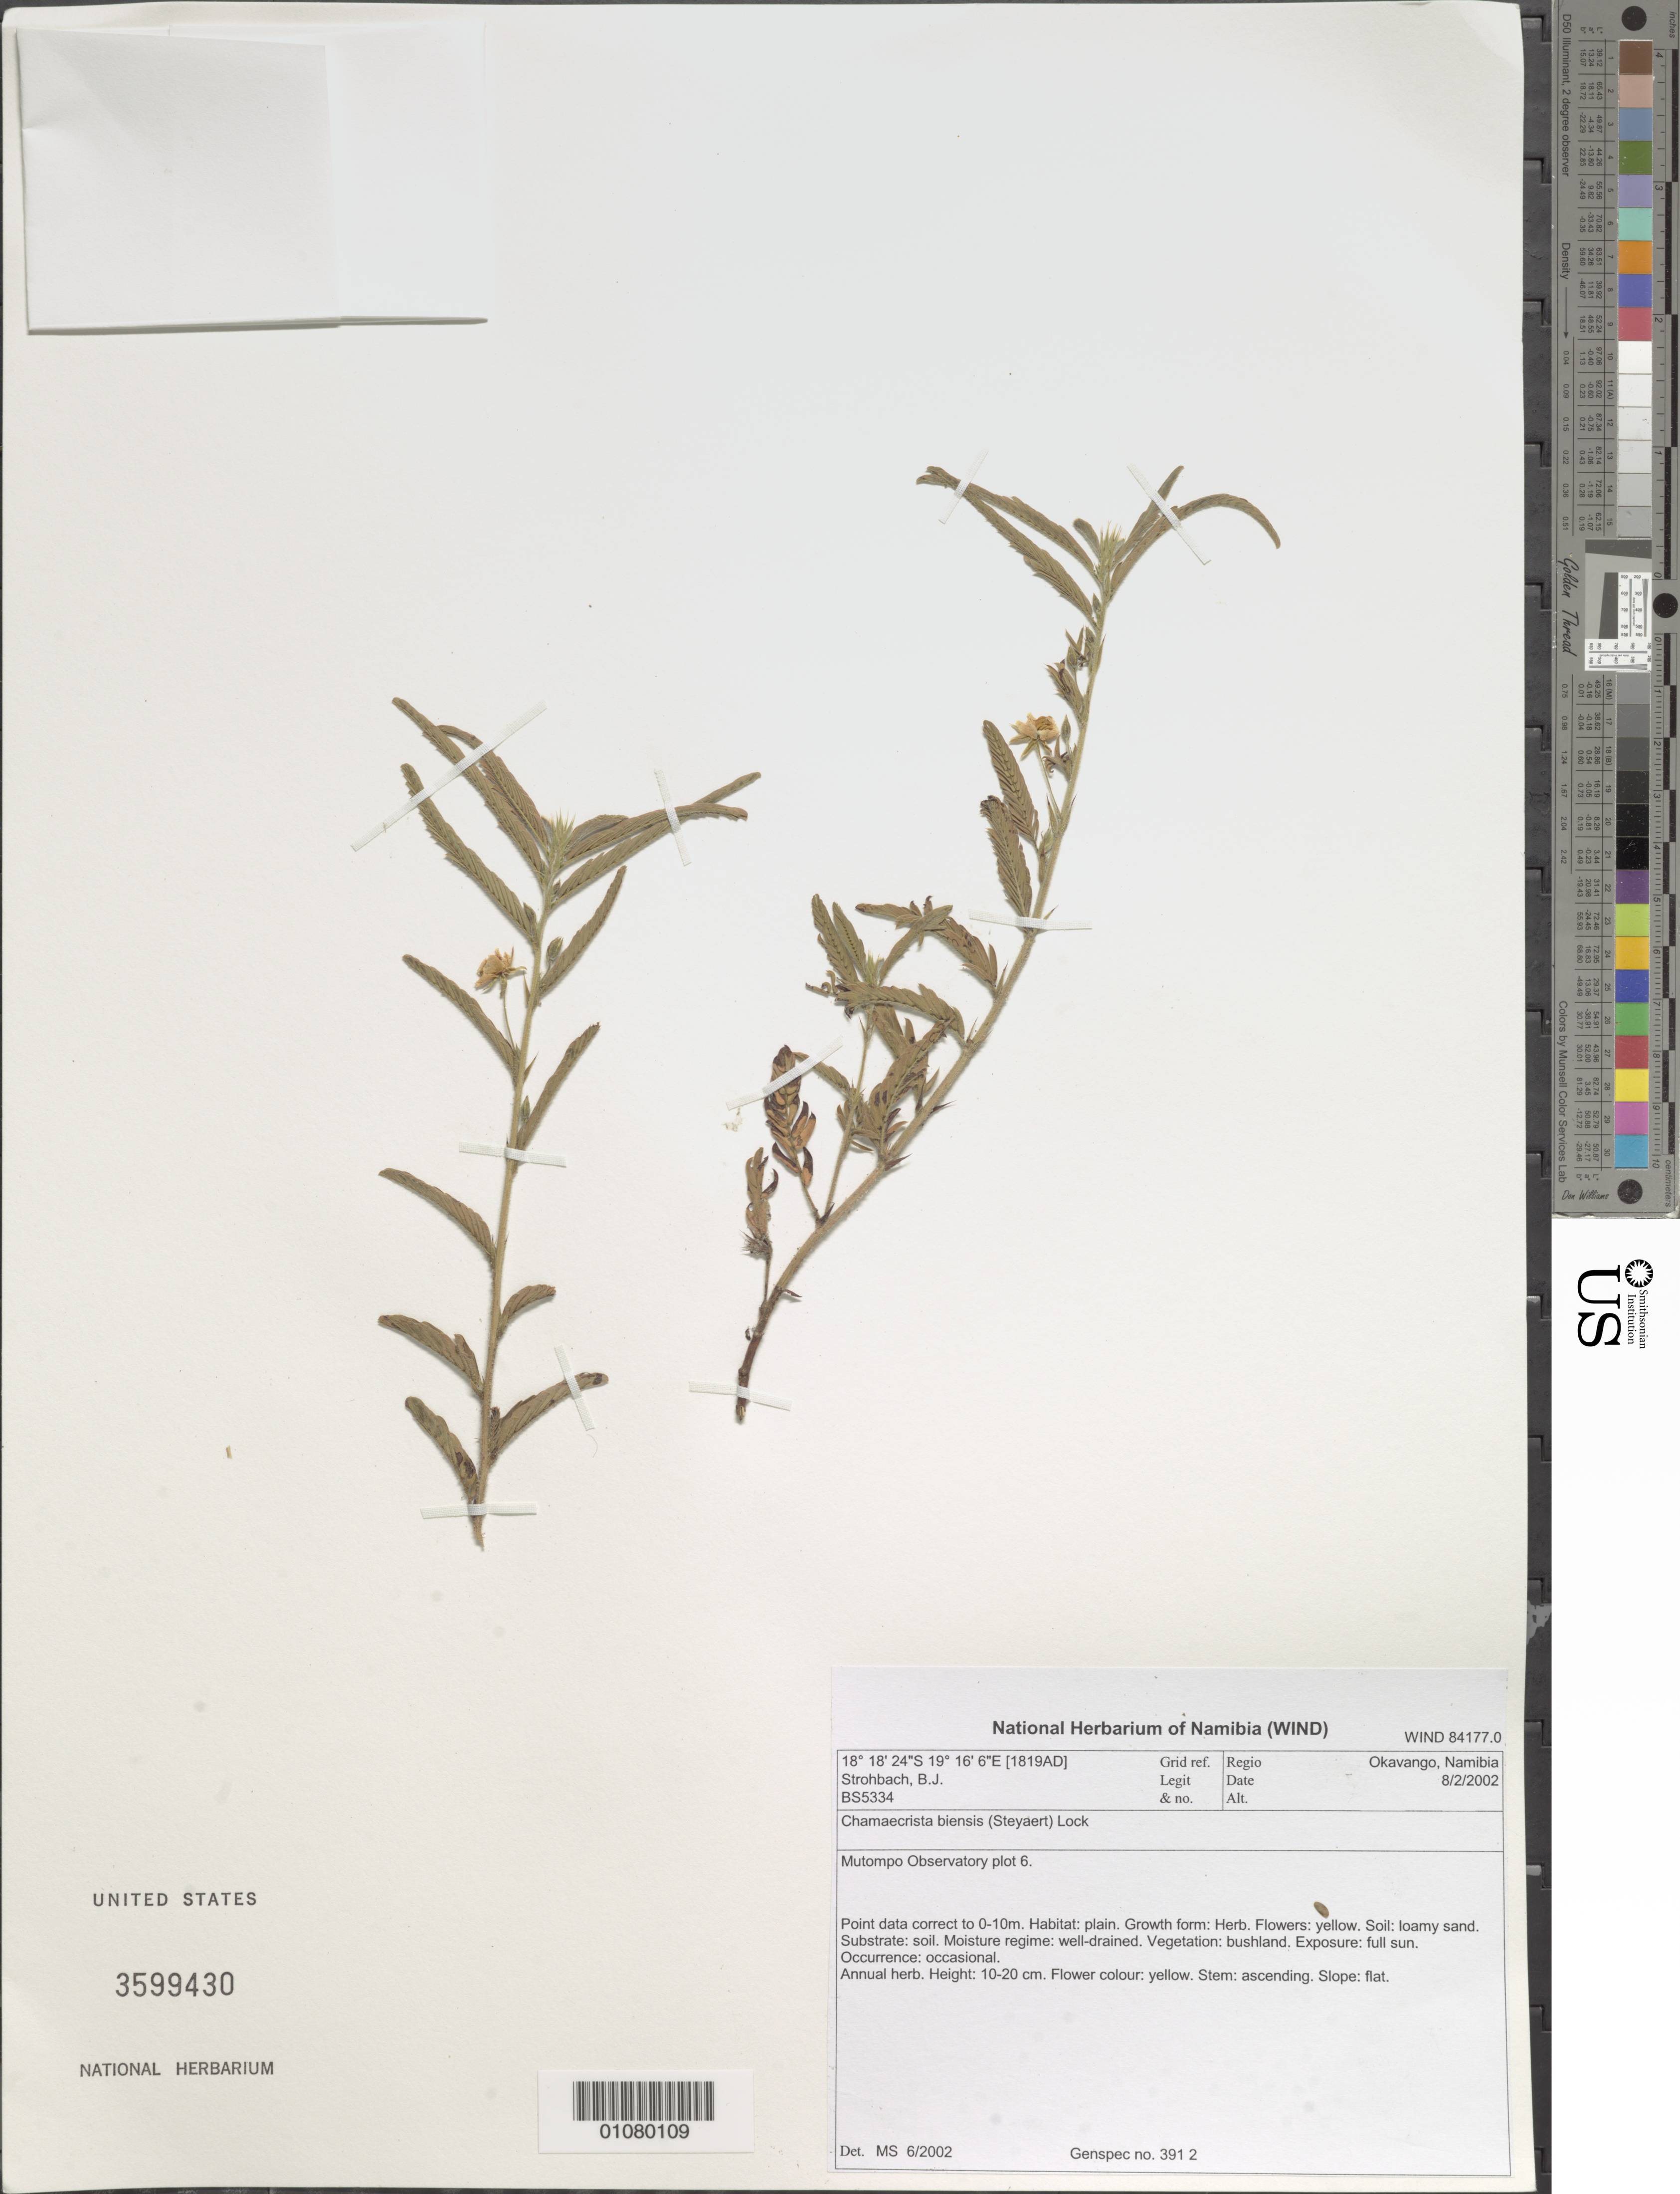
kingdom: Plantae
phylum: Tracheophyta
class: Magnoliopsida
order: Fabales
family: Fabaceae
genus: Chamaecrista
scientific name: Chamaecrista biensis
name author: (Steyerm.) Lock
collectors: B. Strohbach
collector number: BS 5334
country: Namibia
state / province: Kavango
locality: Mutompo Observatory plot 6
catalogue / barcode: US 3599430